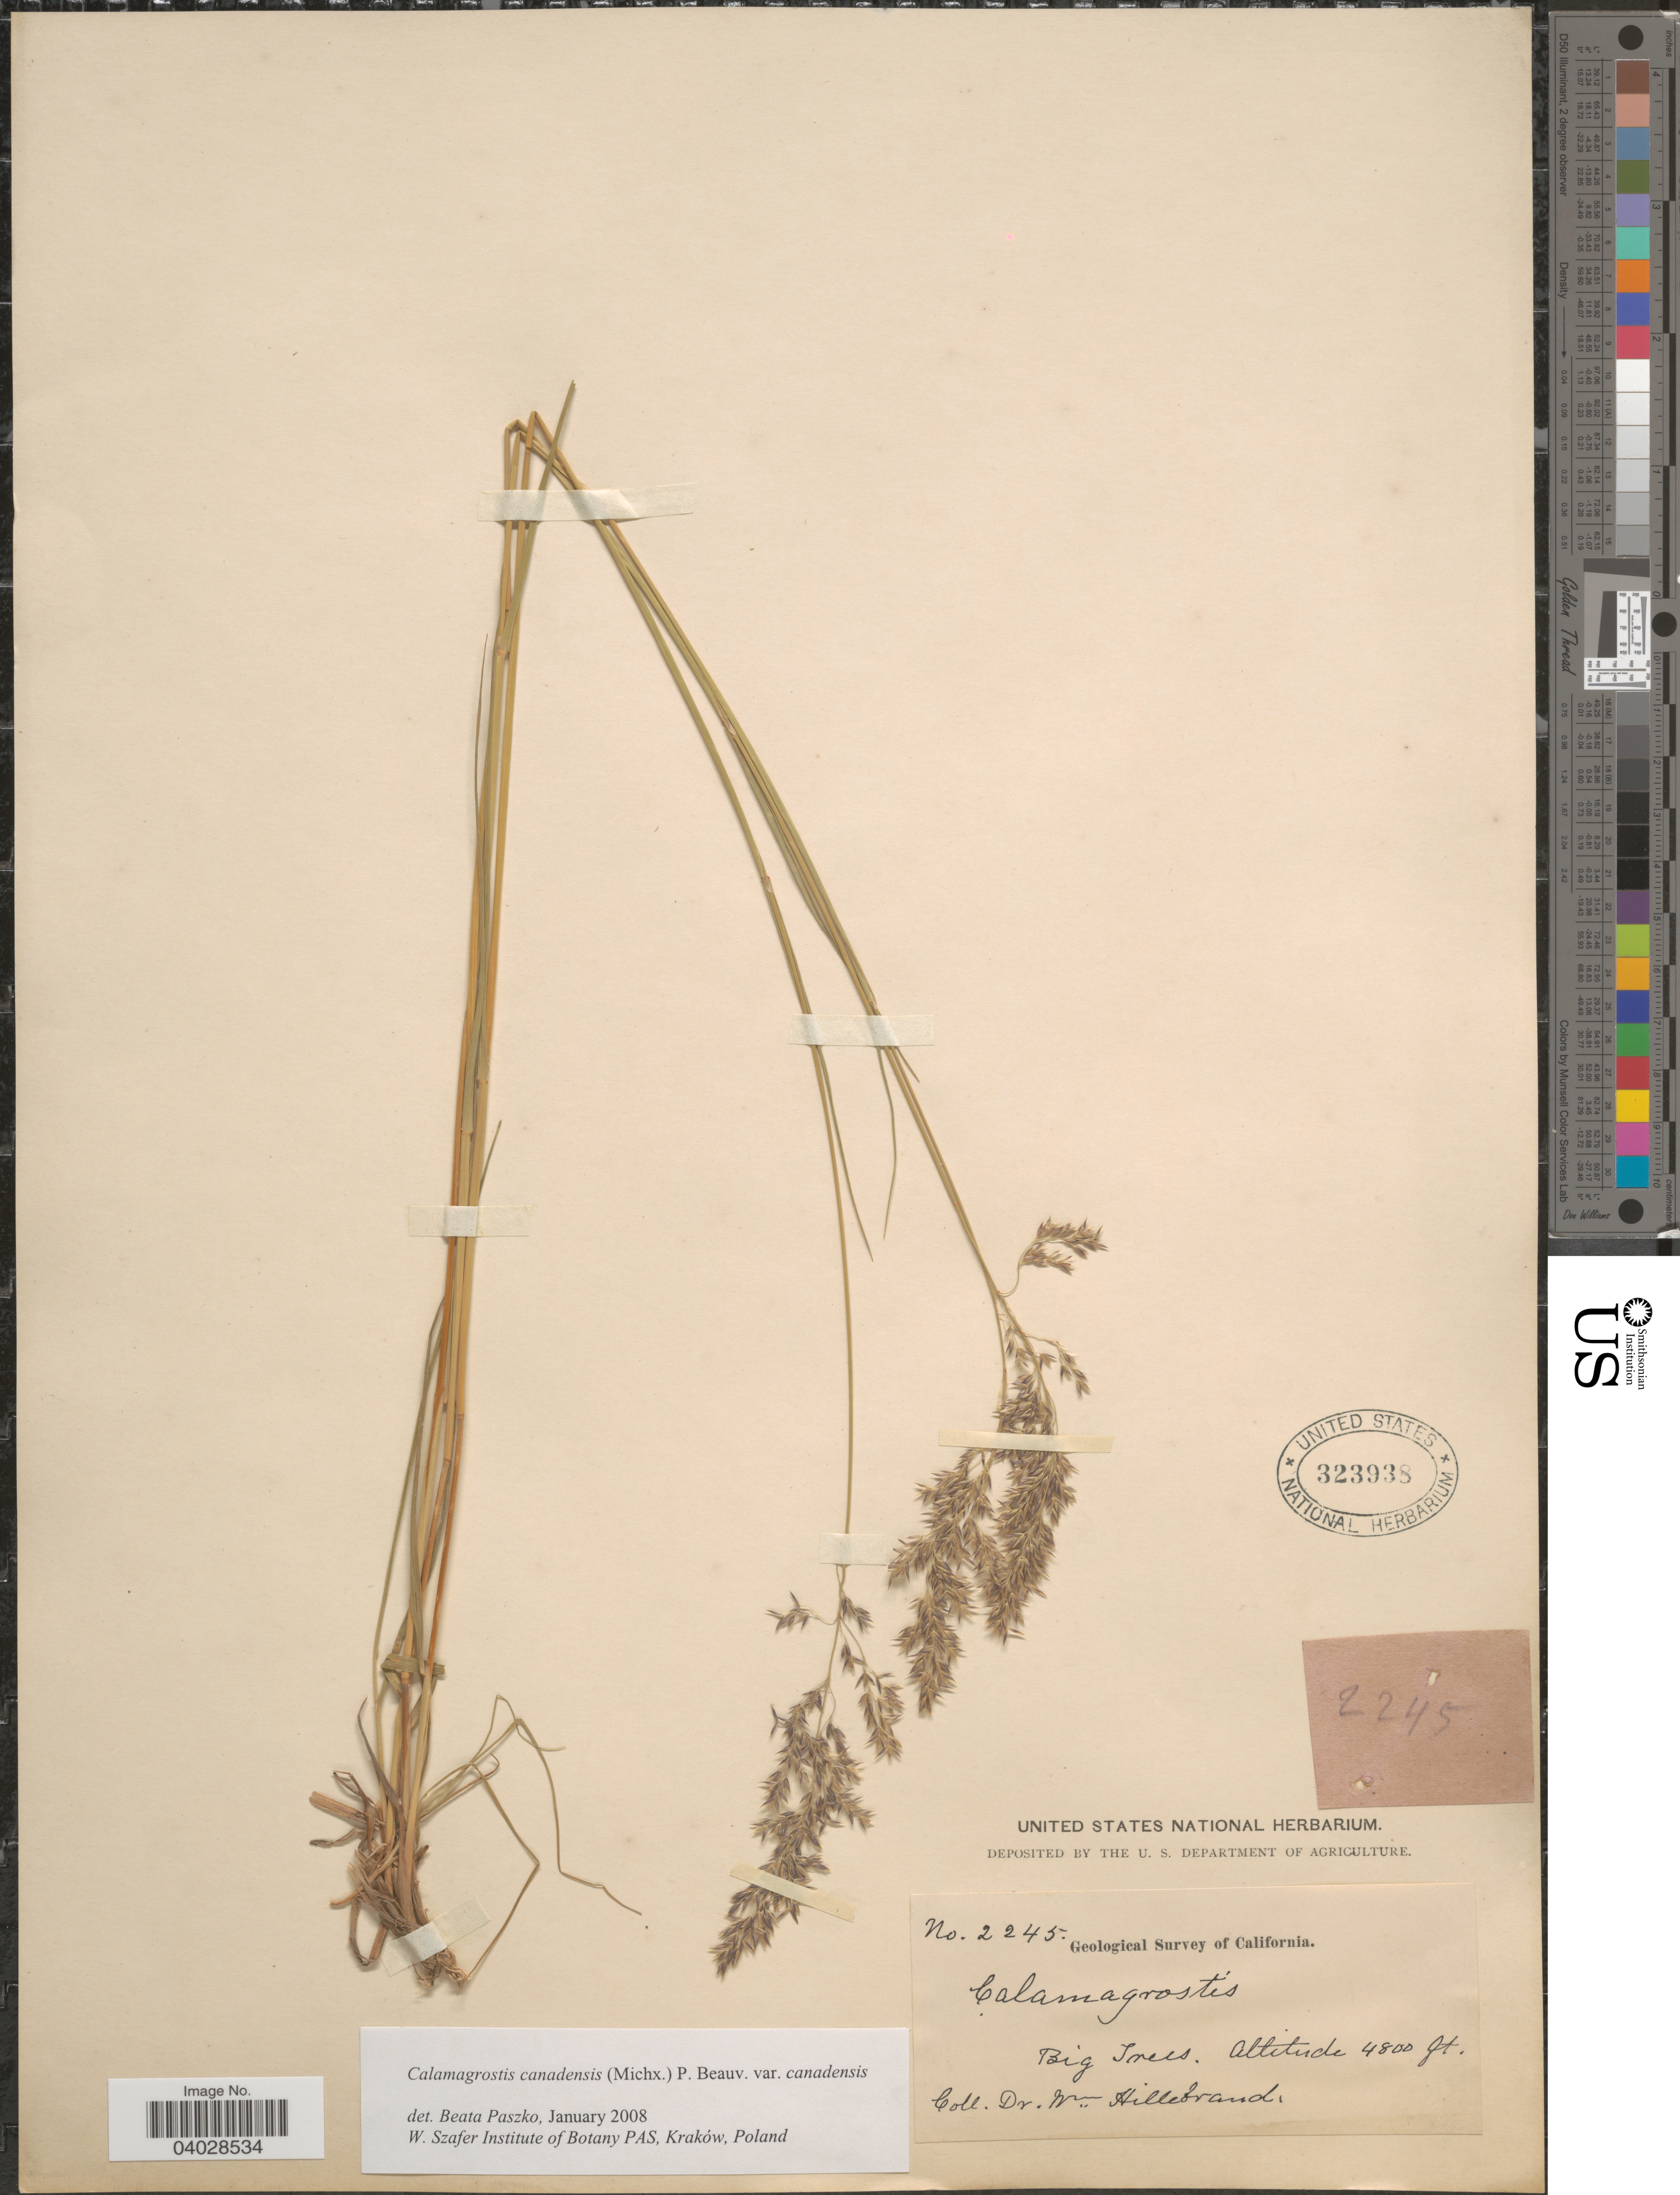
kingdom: Plantae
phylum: Tracheophyta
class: Liliopsida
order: Poales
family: Poaceae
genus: Calamagrostis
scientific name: Calamagrostis canadensis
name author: (Michx.) P. Beauv.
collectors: W. Hillebrand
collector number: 2245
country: United States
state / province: California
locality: Big Trees.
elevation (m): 1463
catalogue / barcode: US 323938